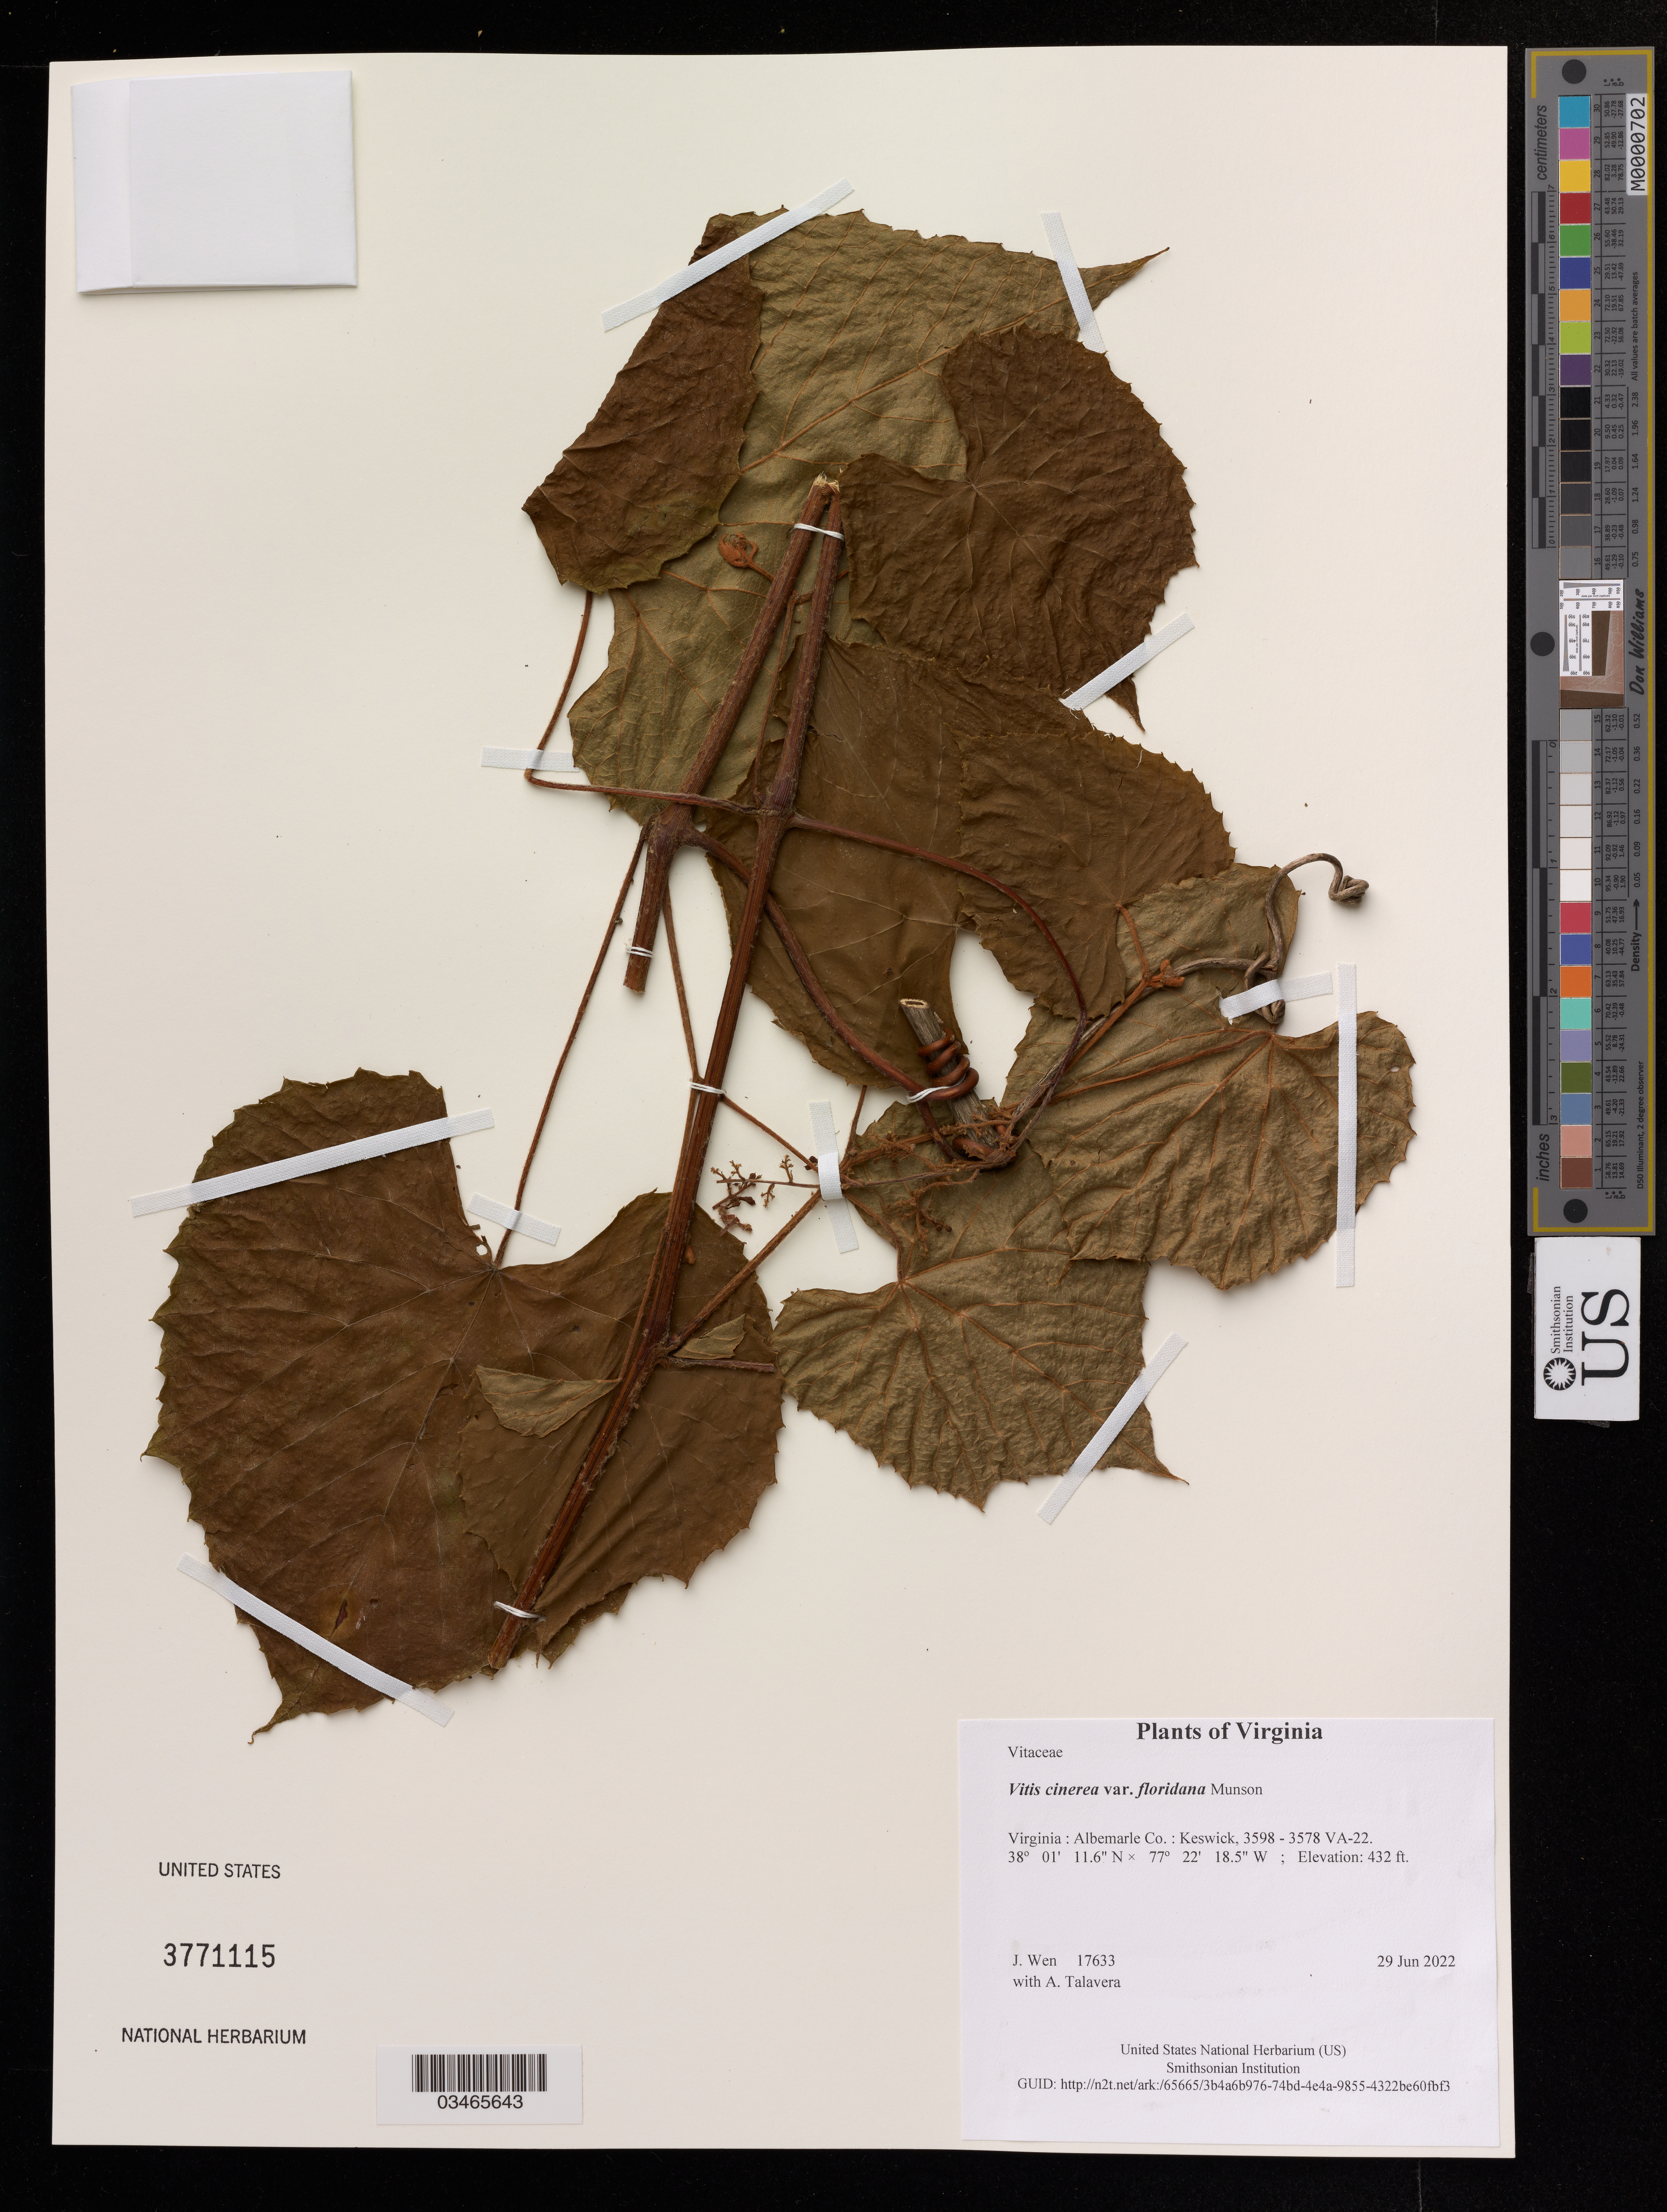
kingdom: Plantae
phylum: Tracheophyta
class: Magnoliopsida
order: Vitales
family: Vitaceae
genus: Vitis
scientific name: Vitis cinerea var. floridana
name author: Munson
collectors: J. Wen & A. Talavera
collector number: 17633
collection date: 2022-06-29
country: United States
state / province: Virginia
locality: Albemarle Co.: Keswick, 3598 - 3578 VA-22.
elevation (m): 132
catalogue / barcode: US 3771115